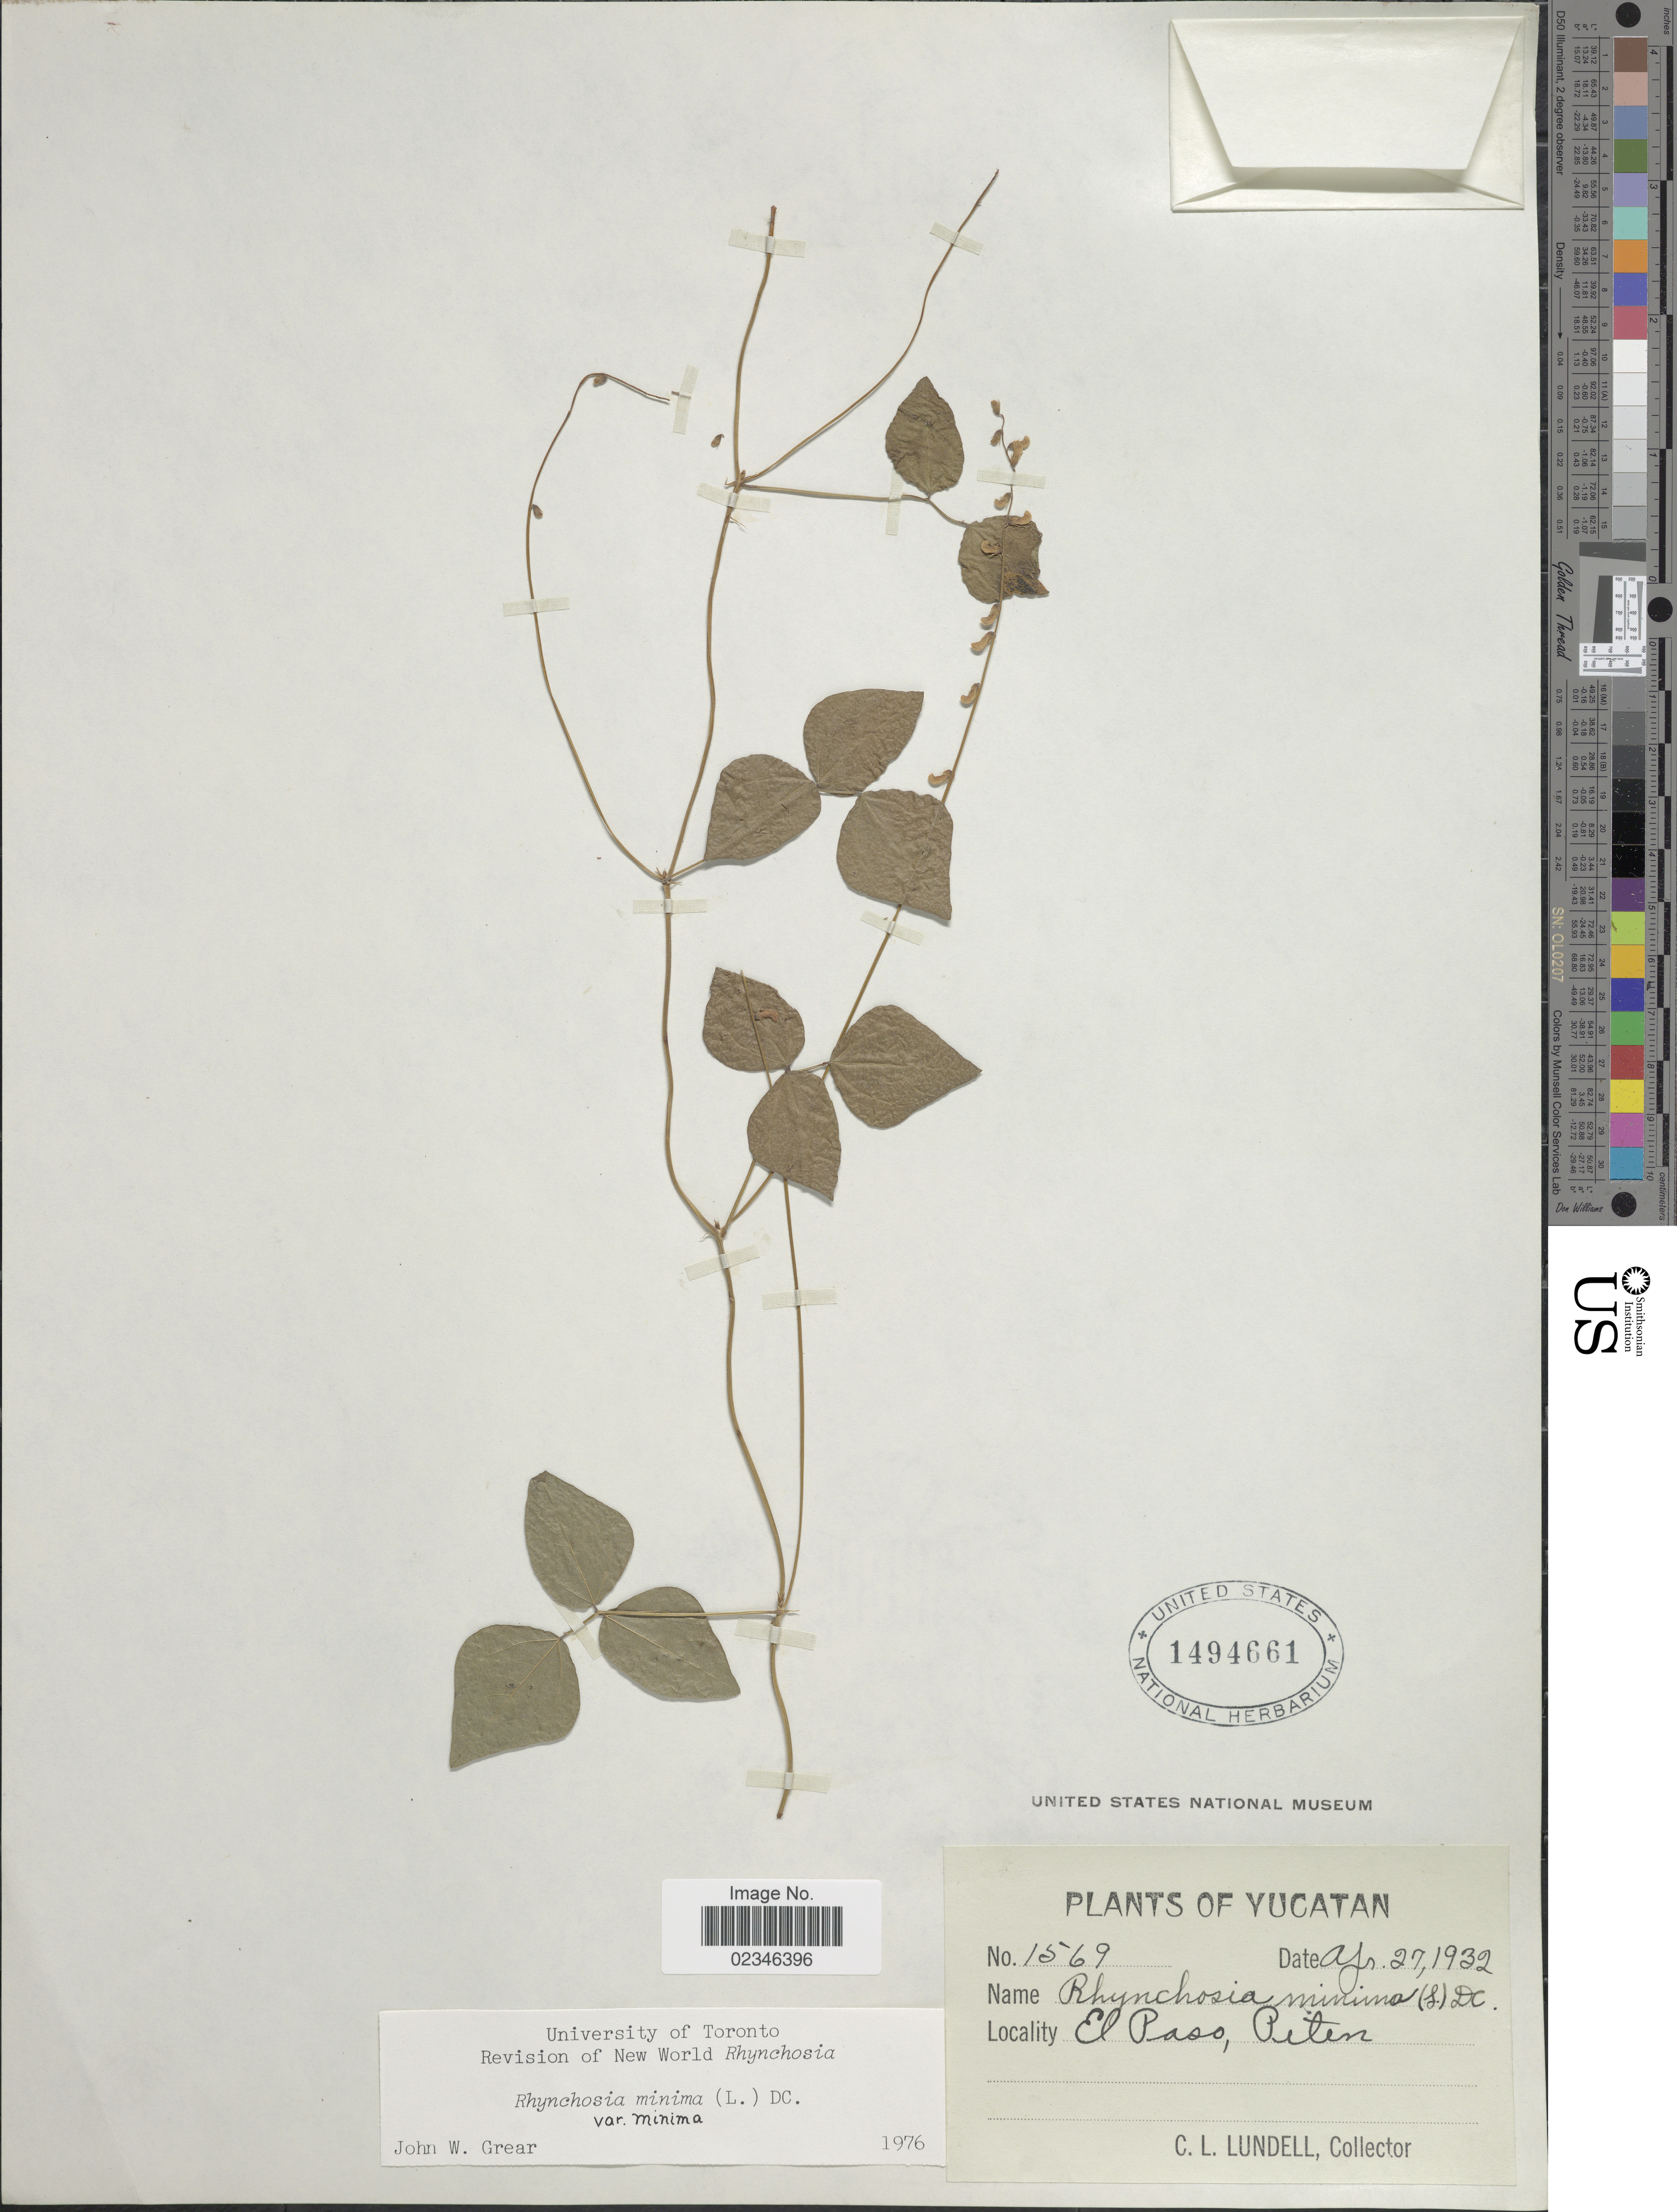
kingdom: Plantae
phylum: Tracheophyta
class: Magnoliopsida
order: Fabales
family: Fabaceae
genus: Rhynchosia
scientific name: Rhynchosia minima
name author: (L.) DC.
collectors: C. L. Lundell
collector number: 1569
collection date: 1932-04-27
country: Guatemala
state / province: El Petén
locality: Yucatan. El Paso, Peten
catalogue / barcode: US 1494661